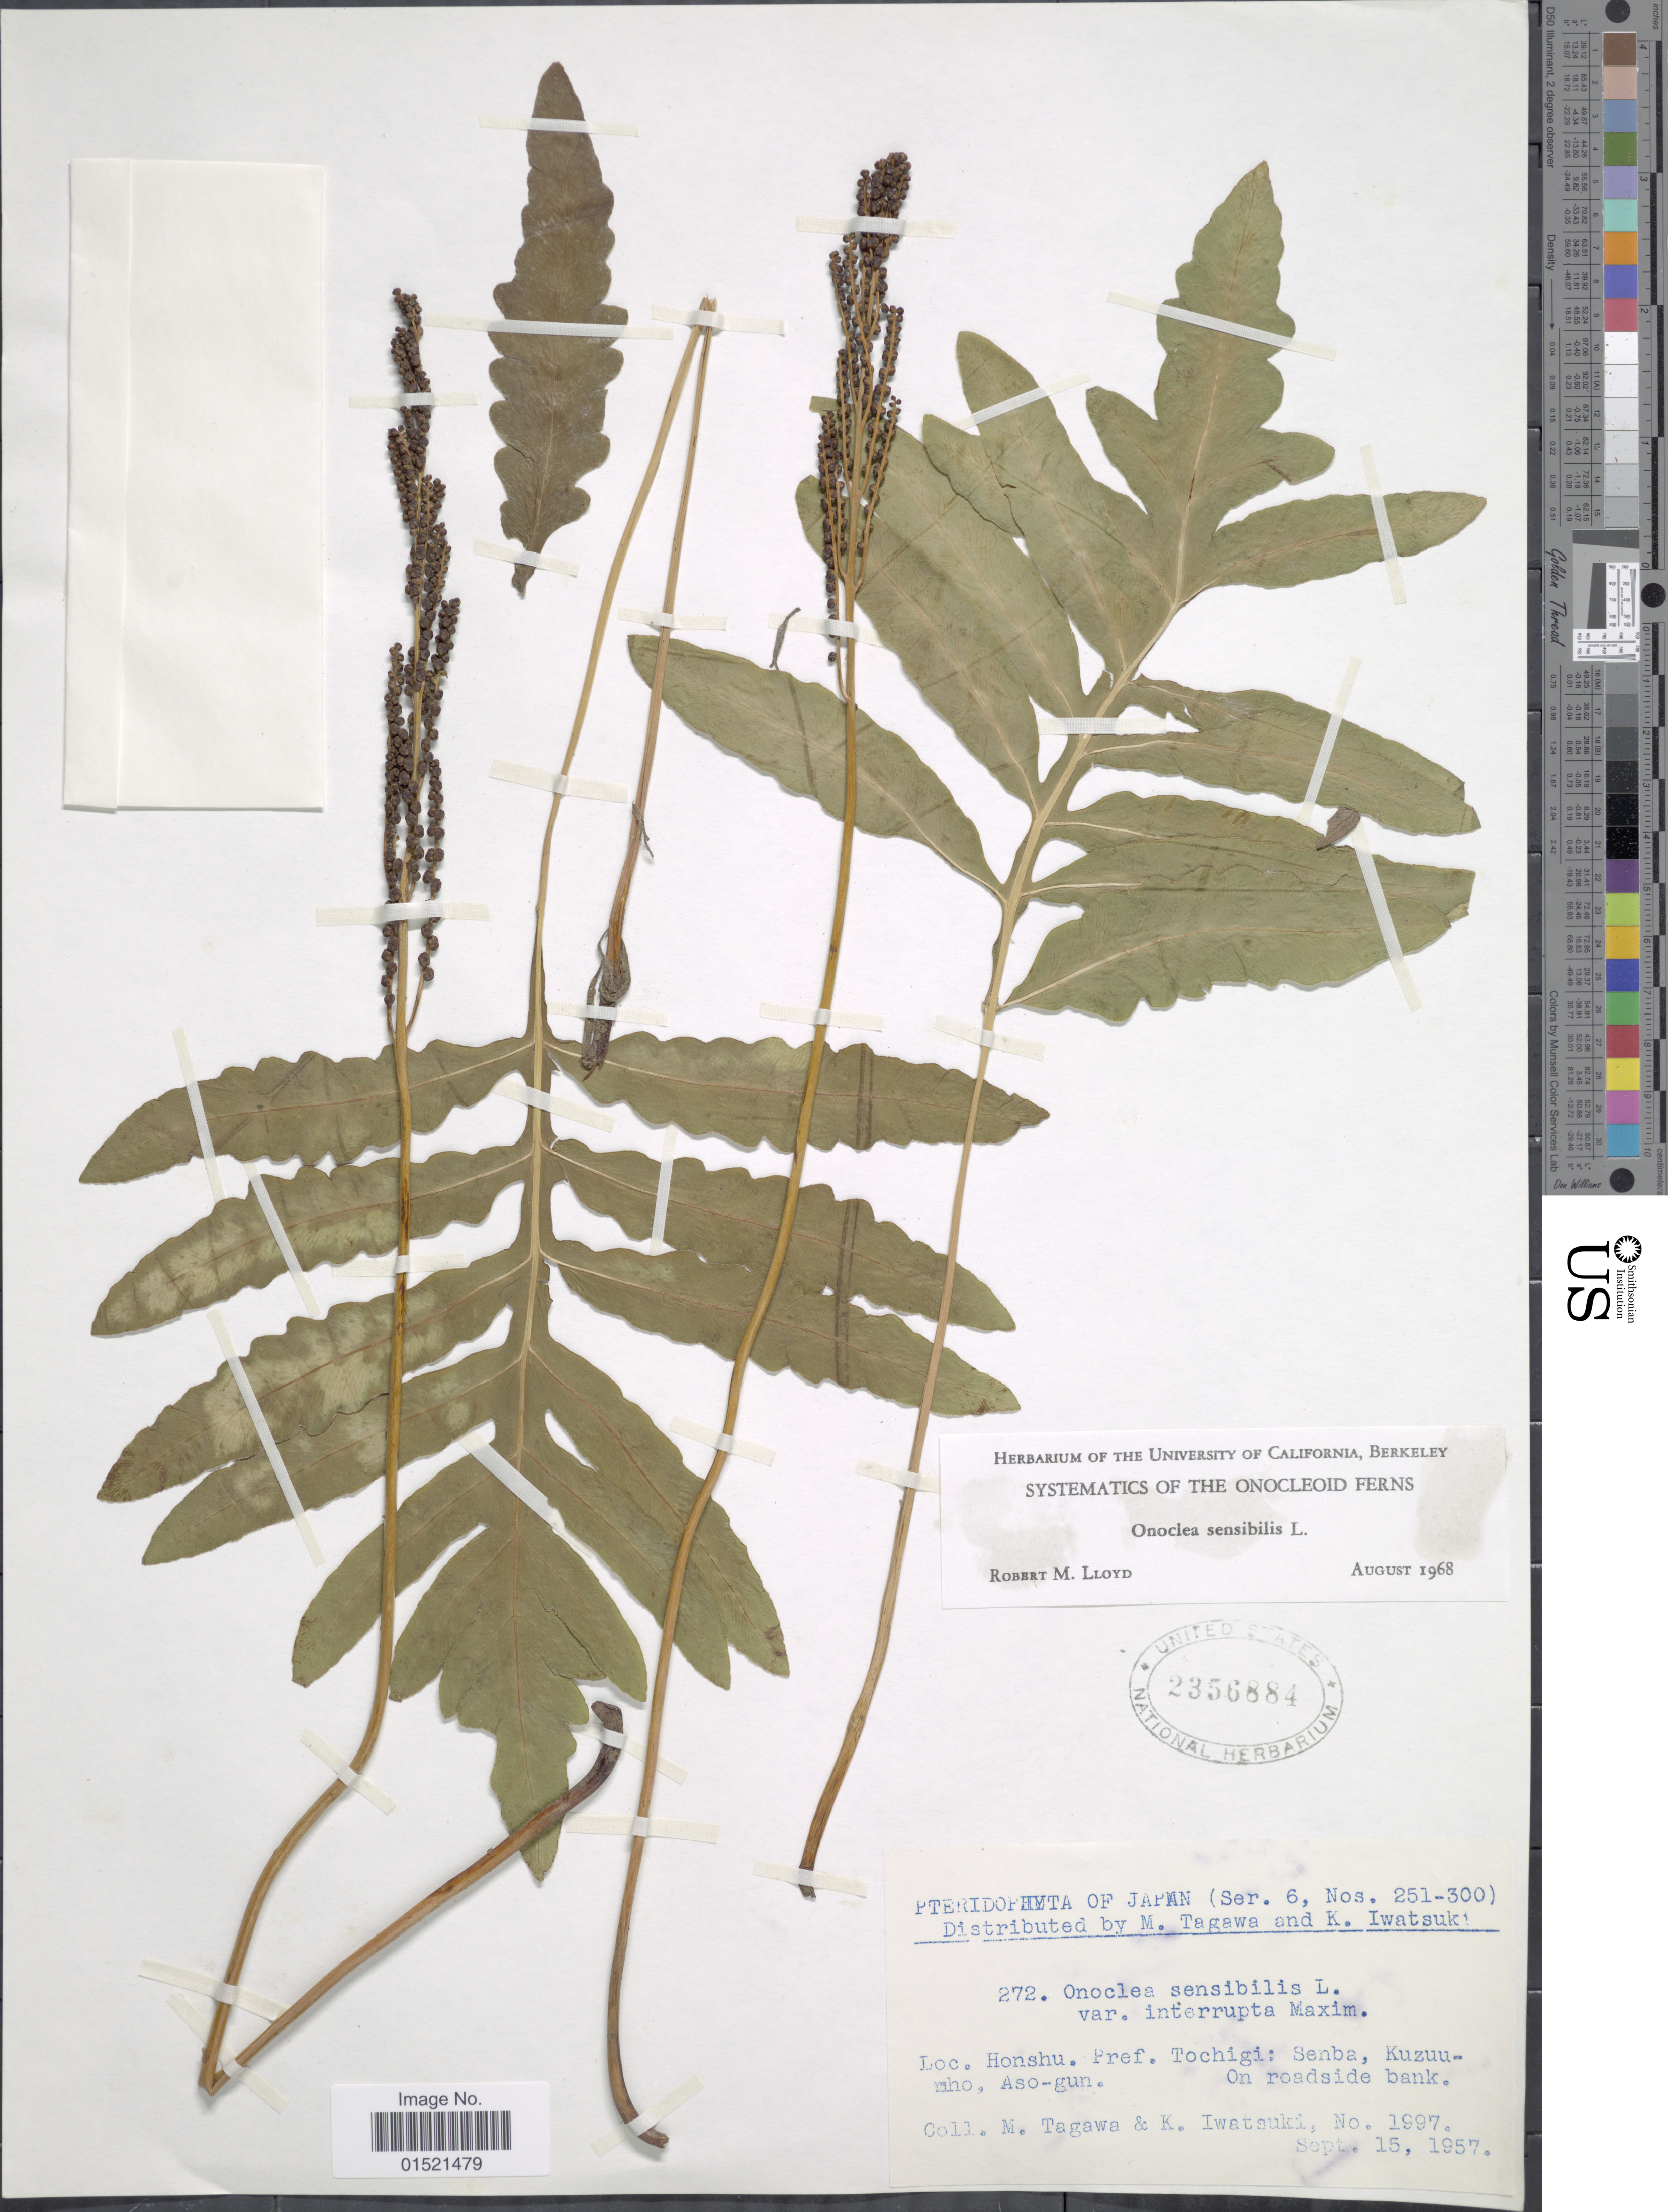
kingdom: Plantae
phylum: Tracheophyta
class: Polypodiopsida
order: Polypodiales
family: Onocleaceae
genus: Onoclea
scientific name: Onoclea sensibilis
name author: L.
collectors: M. Tagawa & K. Iwatsuki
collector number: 1997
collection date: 1957-09-15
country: Japan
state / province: Totigi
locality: Honshu. Pref. Tochigi: Senba, Kuzuunho, Aso-gun. On roadside bank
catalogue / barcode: US 2356884